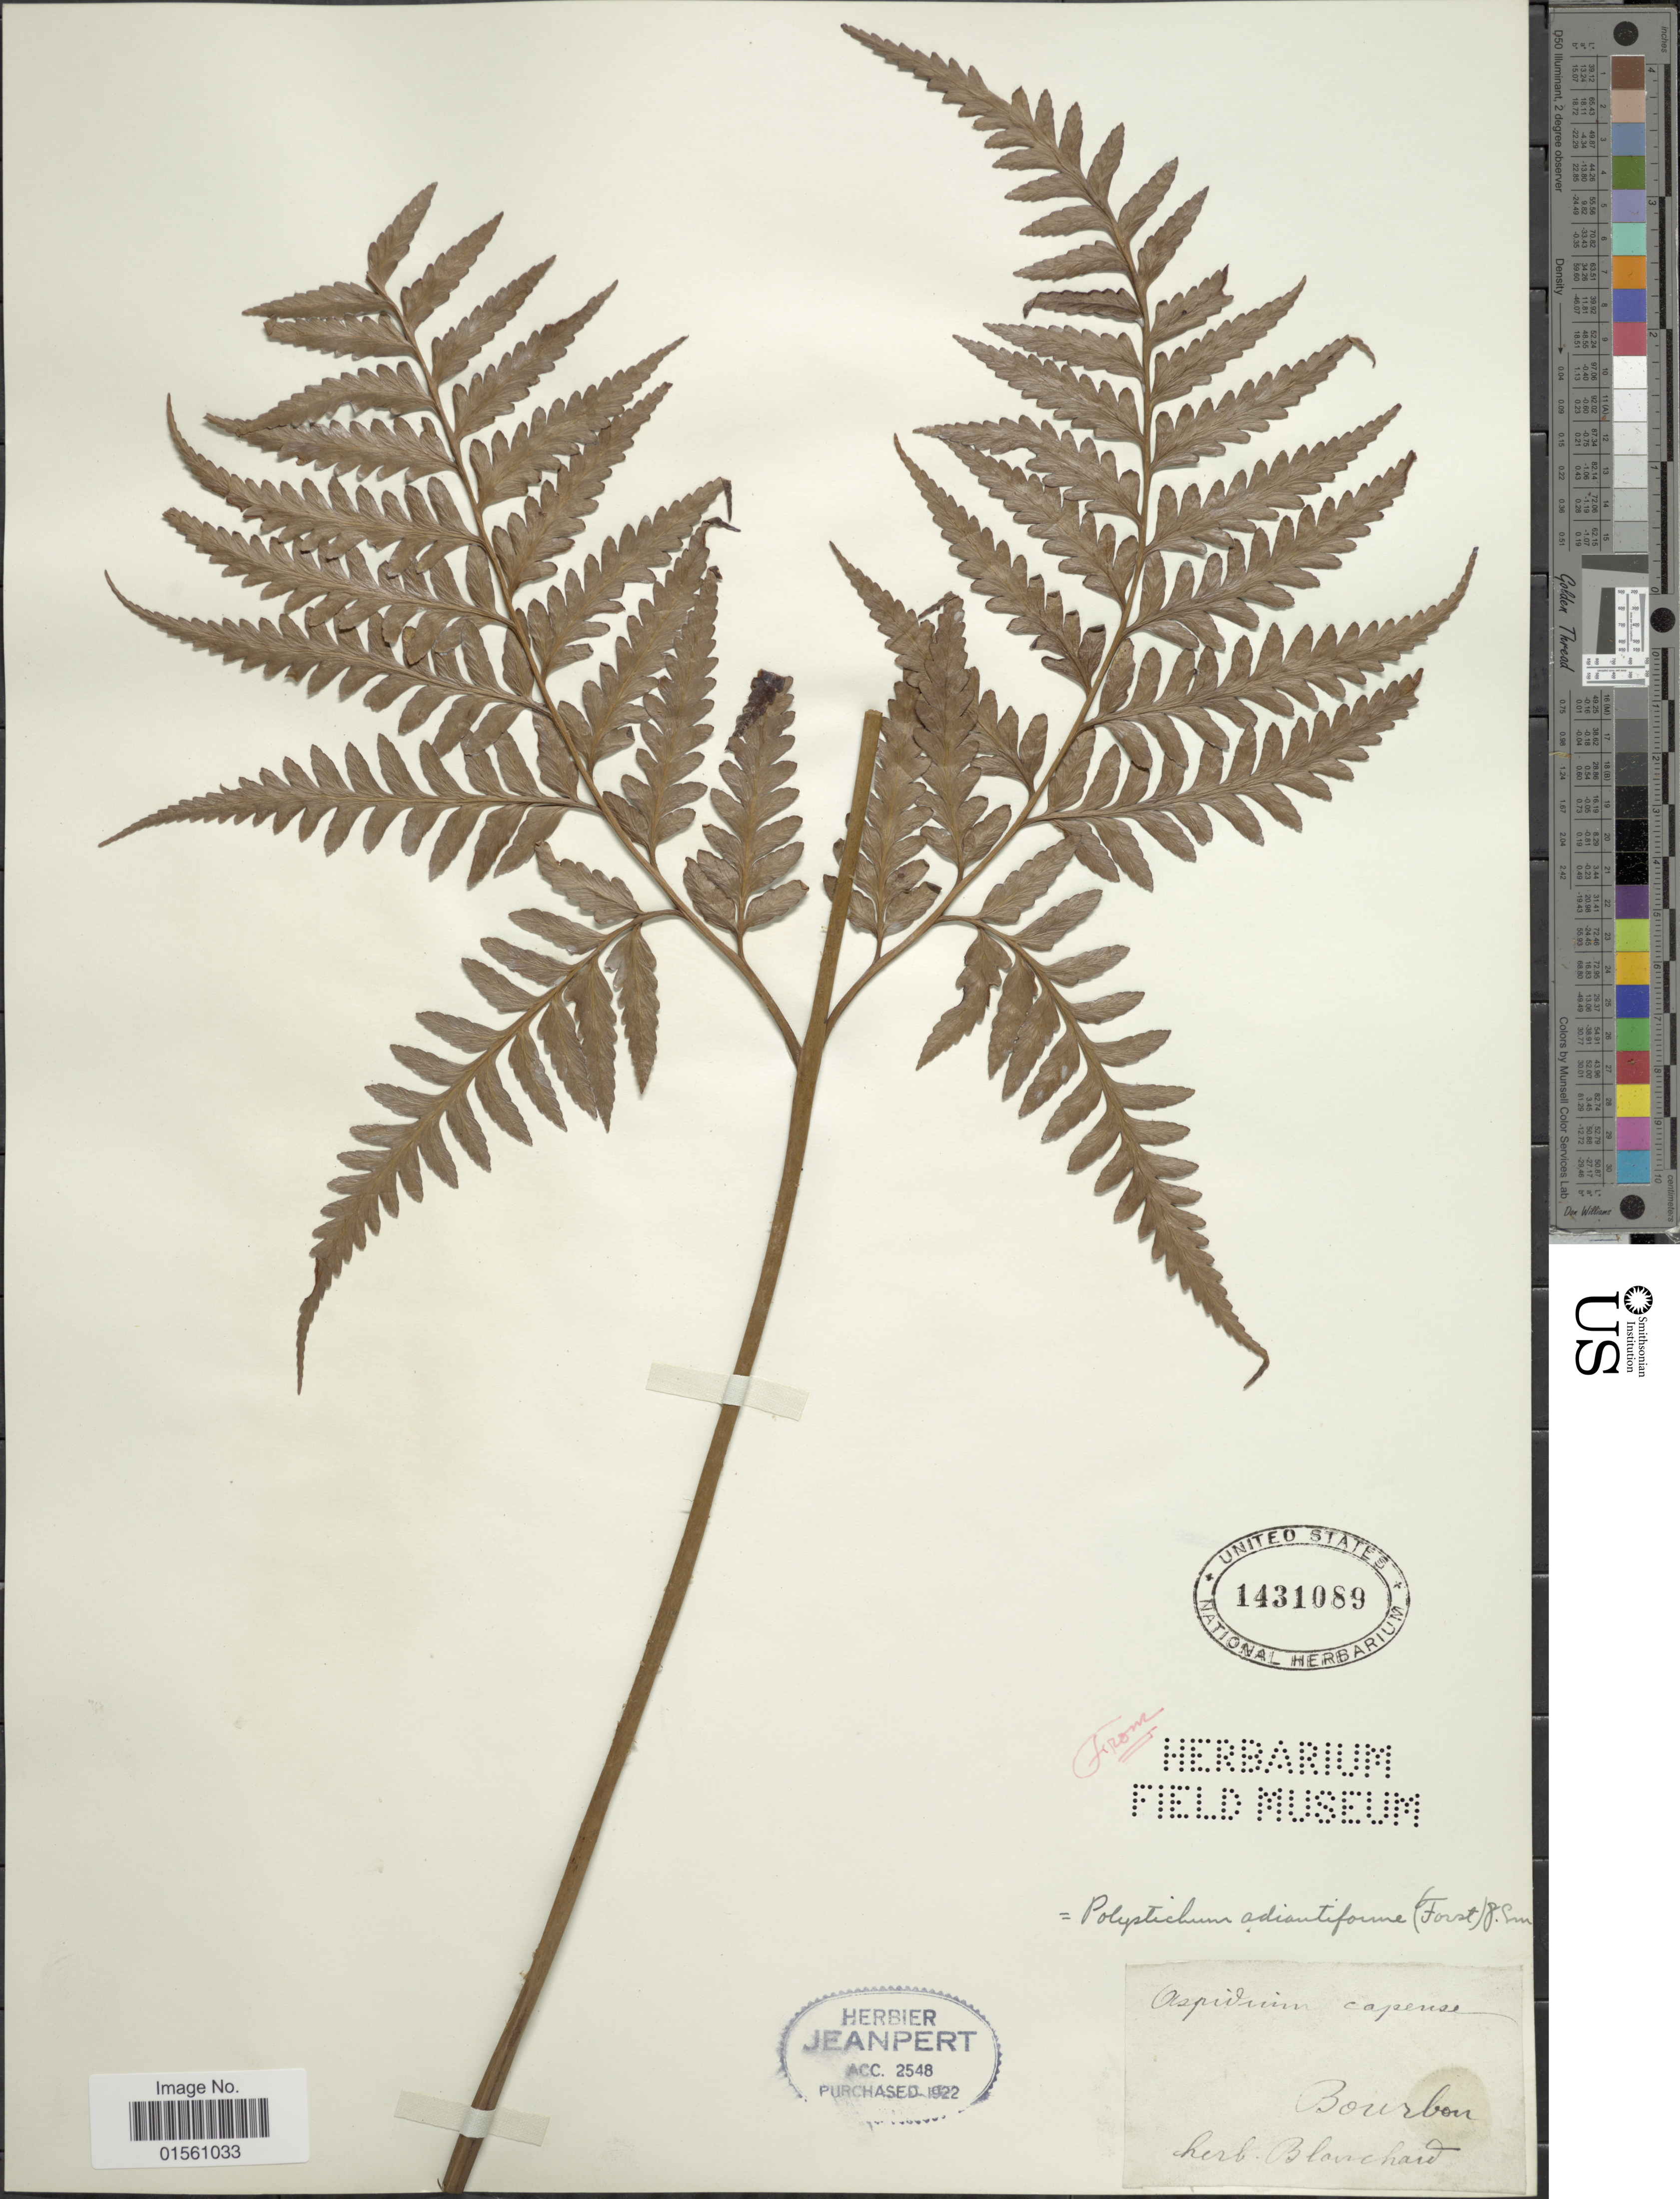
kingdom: Plantae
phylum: Tracheophyta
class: Polypodiopsida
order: Polypodiales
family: Dryopteridaceae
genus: Rumohra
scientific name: Rumohra adiantiformis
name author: (G. Forst.) Ching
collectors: ex herb. F. Blanchard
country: Reunion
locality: Bourbon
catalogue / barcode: US 1431089